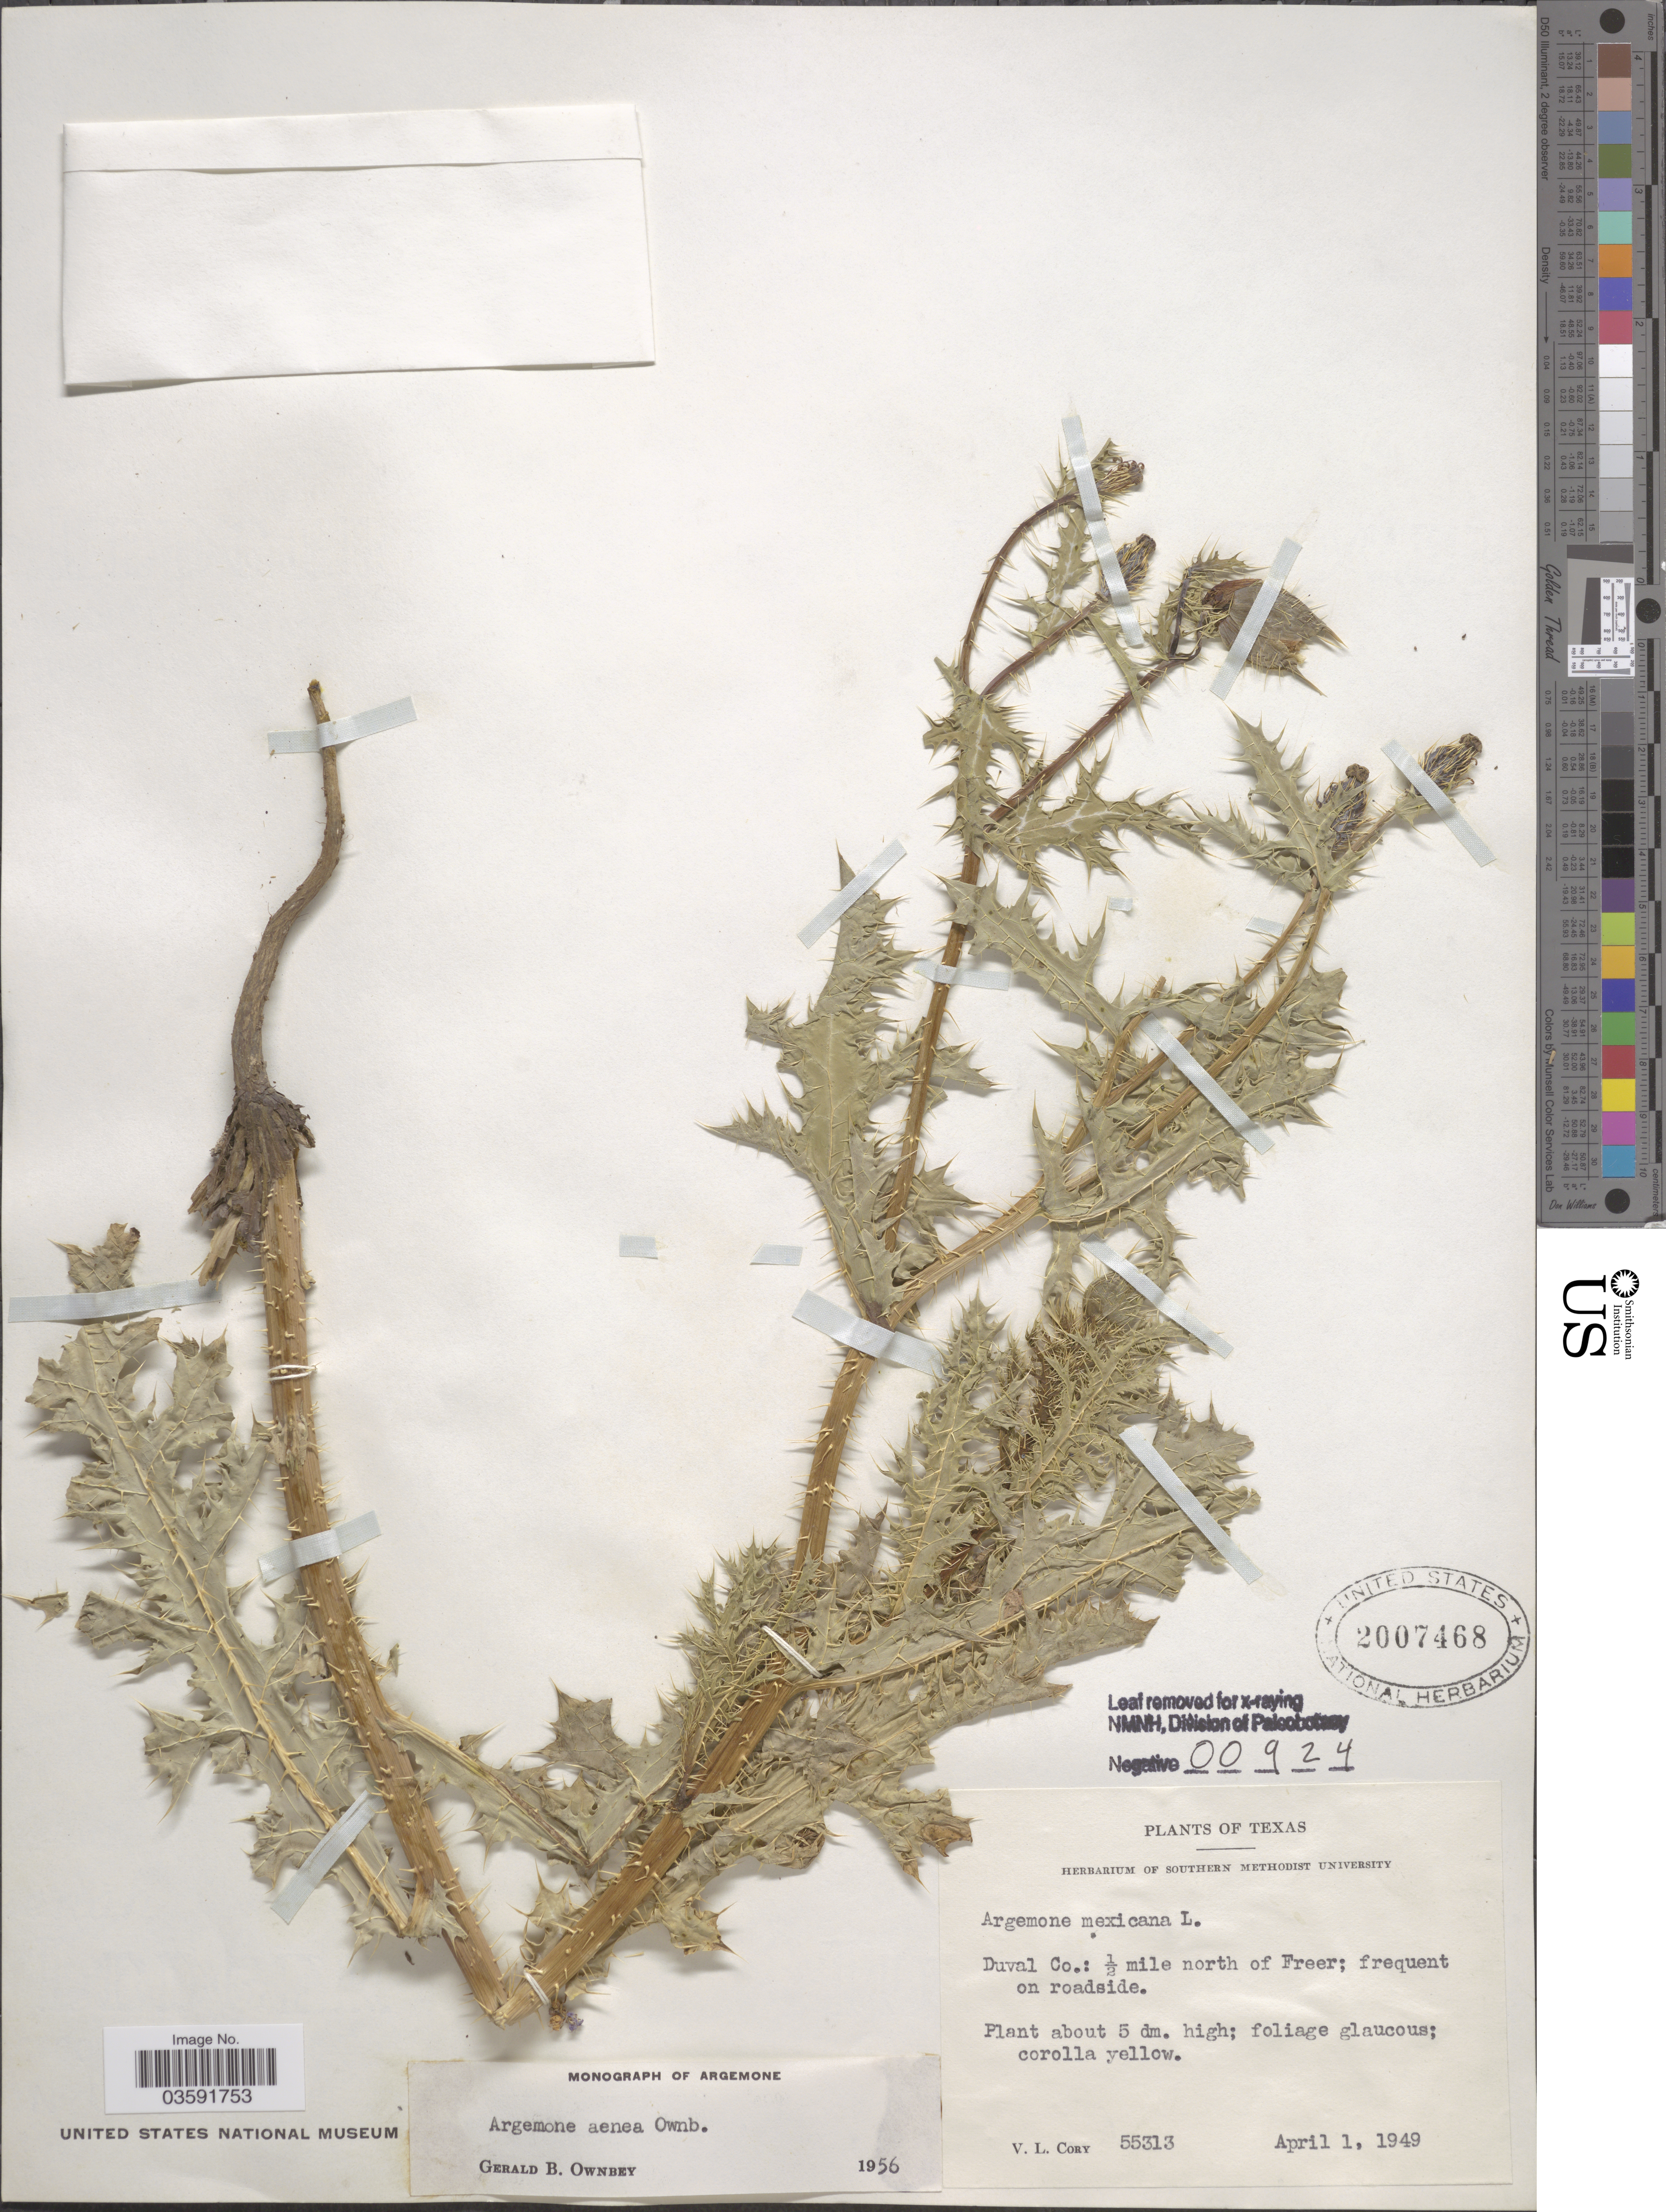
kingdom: Plantae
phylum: Tracheophyta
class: Magnoliopsida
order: Ranunculales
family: Papaveraceae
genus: Argemone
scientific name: Argemone aenea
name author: G.B. Ownbey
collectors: V. Cory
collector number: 55313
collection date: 1949-04-01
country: United States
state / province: Texas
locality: Duval Co.: ½ mile north of Freer.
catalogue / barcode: US 2007468